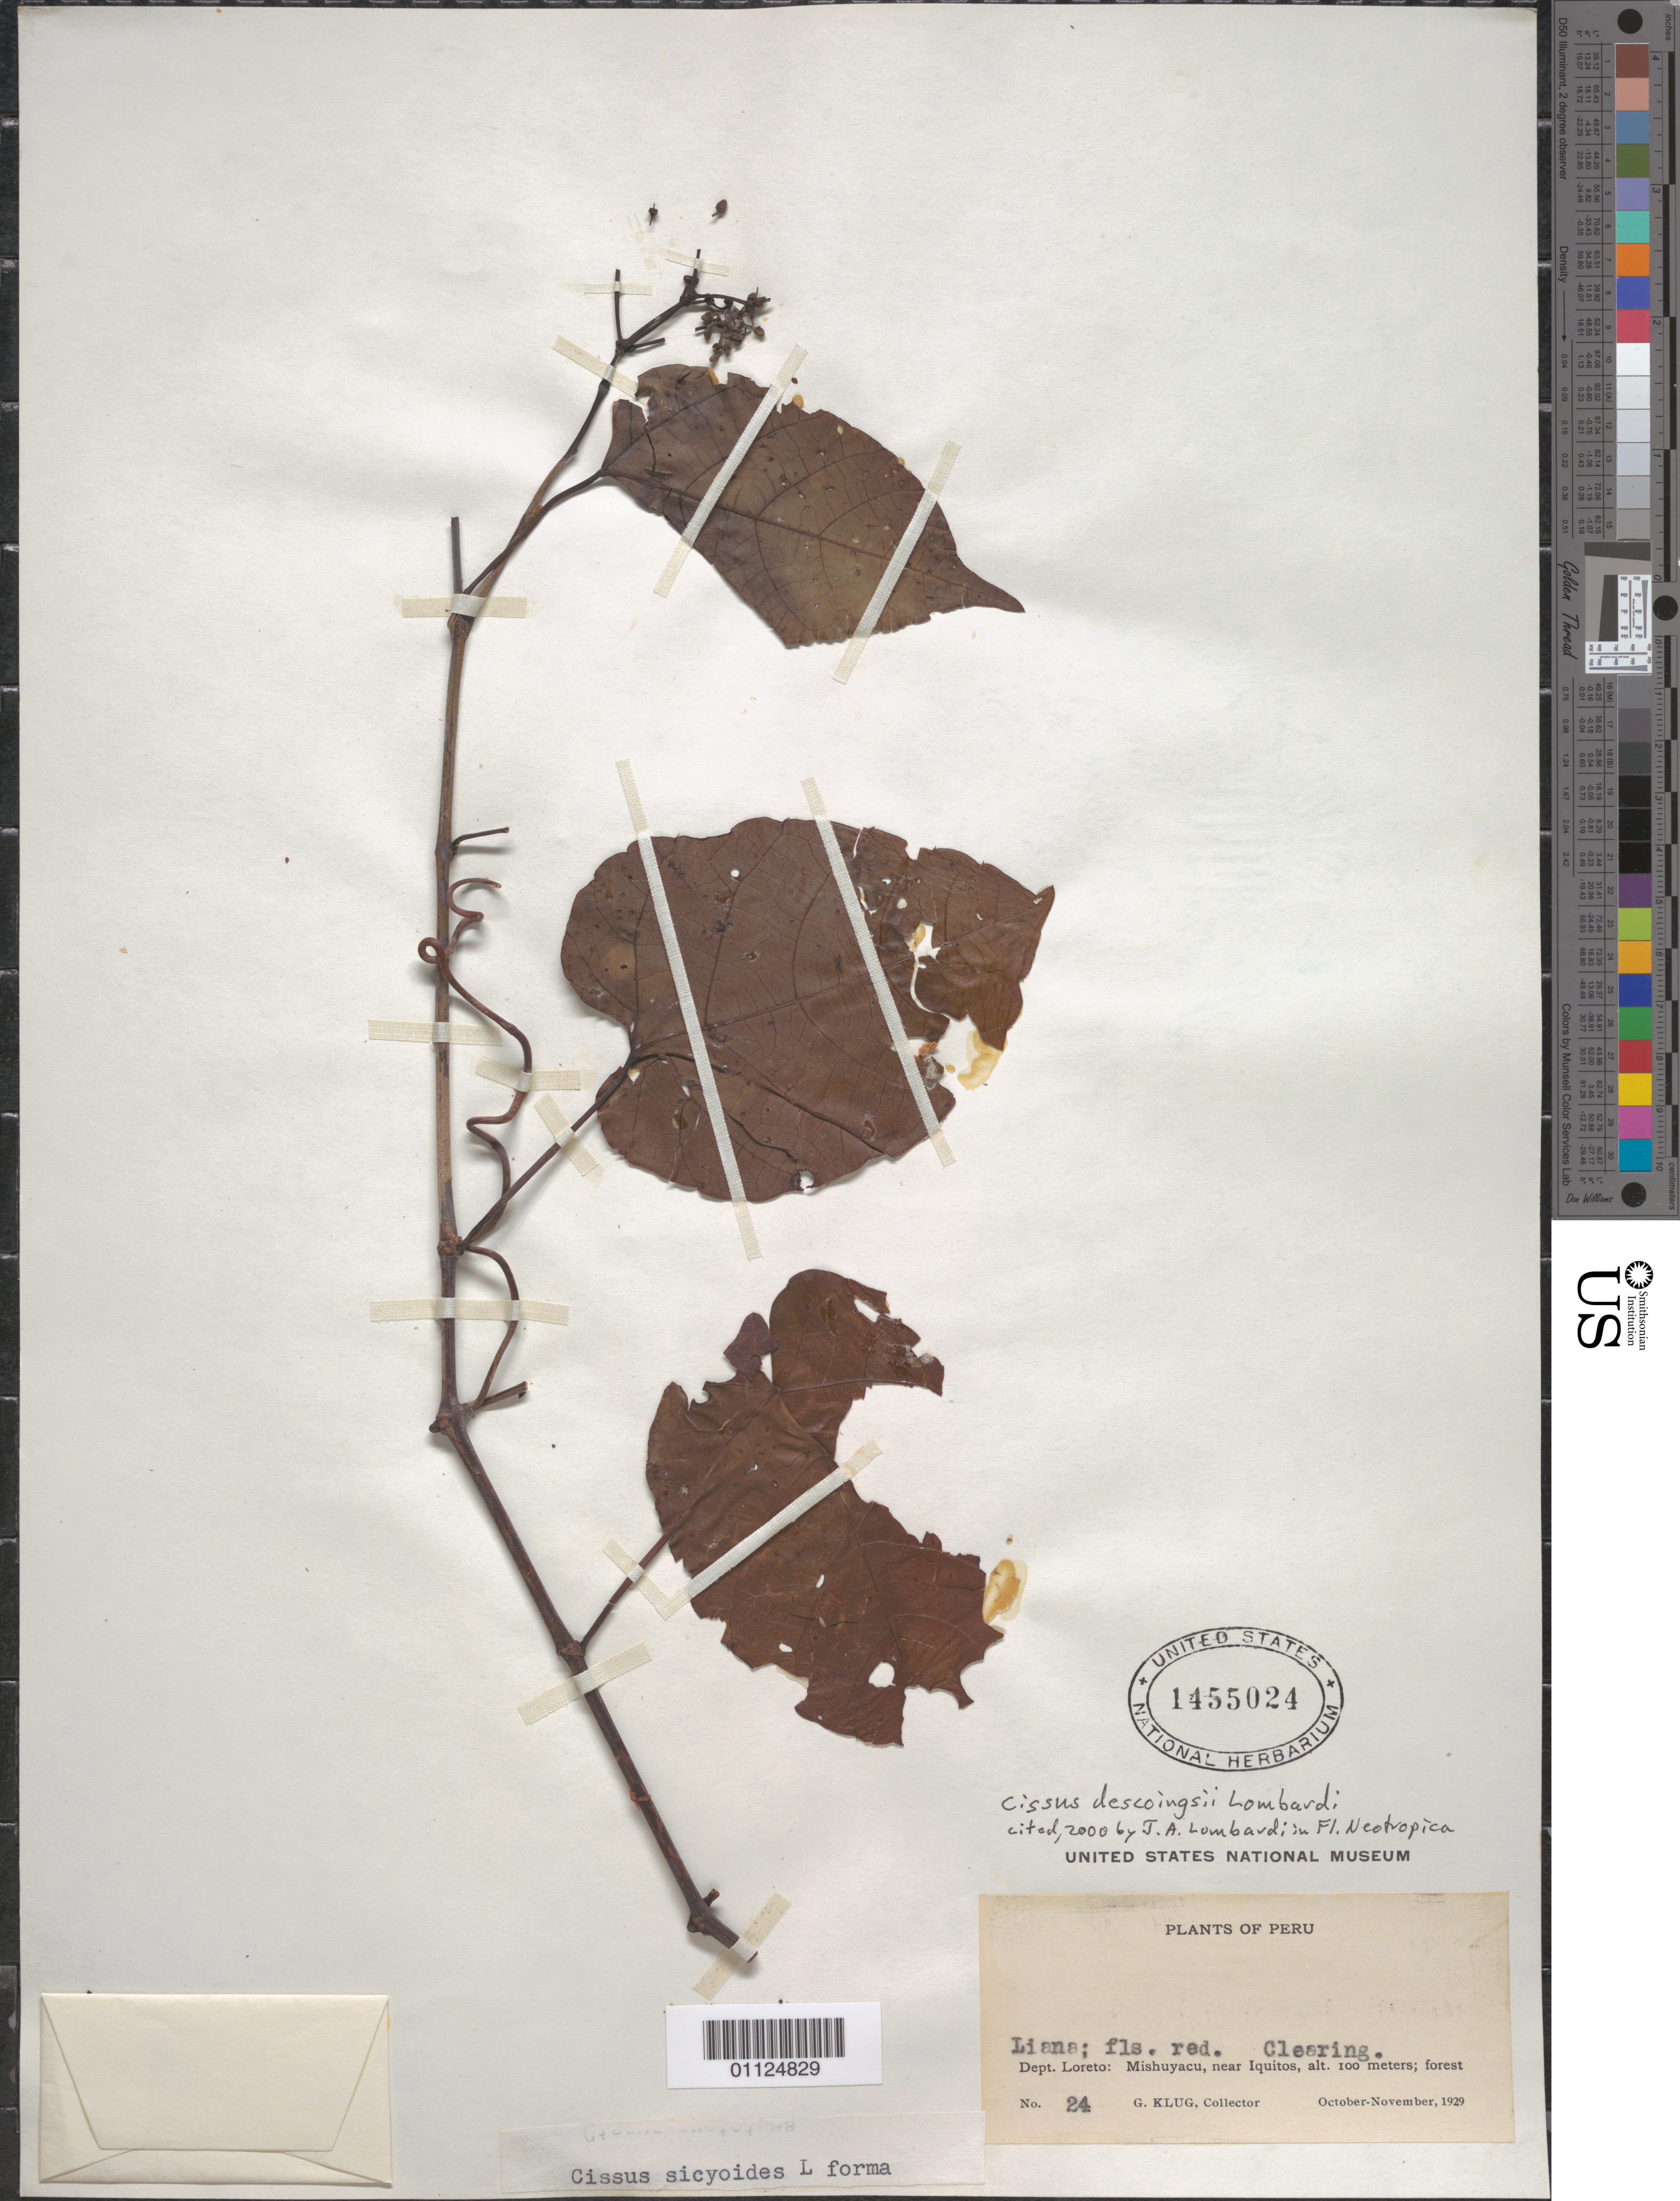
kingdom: Plantae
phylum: Tracheophyta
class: Magnoliopsida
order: Vitales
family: Vitaceae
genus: Cissus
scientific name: Cissus descoingsii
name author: Lombardi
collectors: G. Klug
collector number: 24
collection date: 1929-10/1929-11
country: Peru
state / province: Loreto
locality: Mishuyacu, near Iquitos.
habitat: Liana.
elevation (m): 100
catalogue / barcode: US 1455024